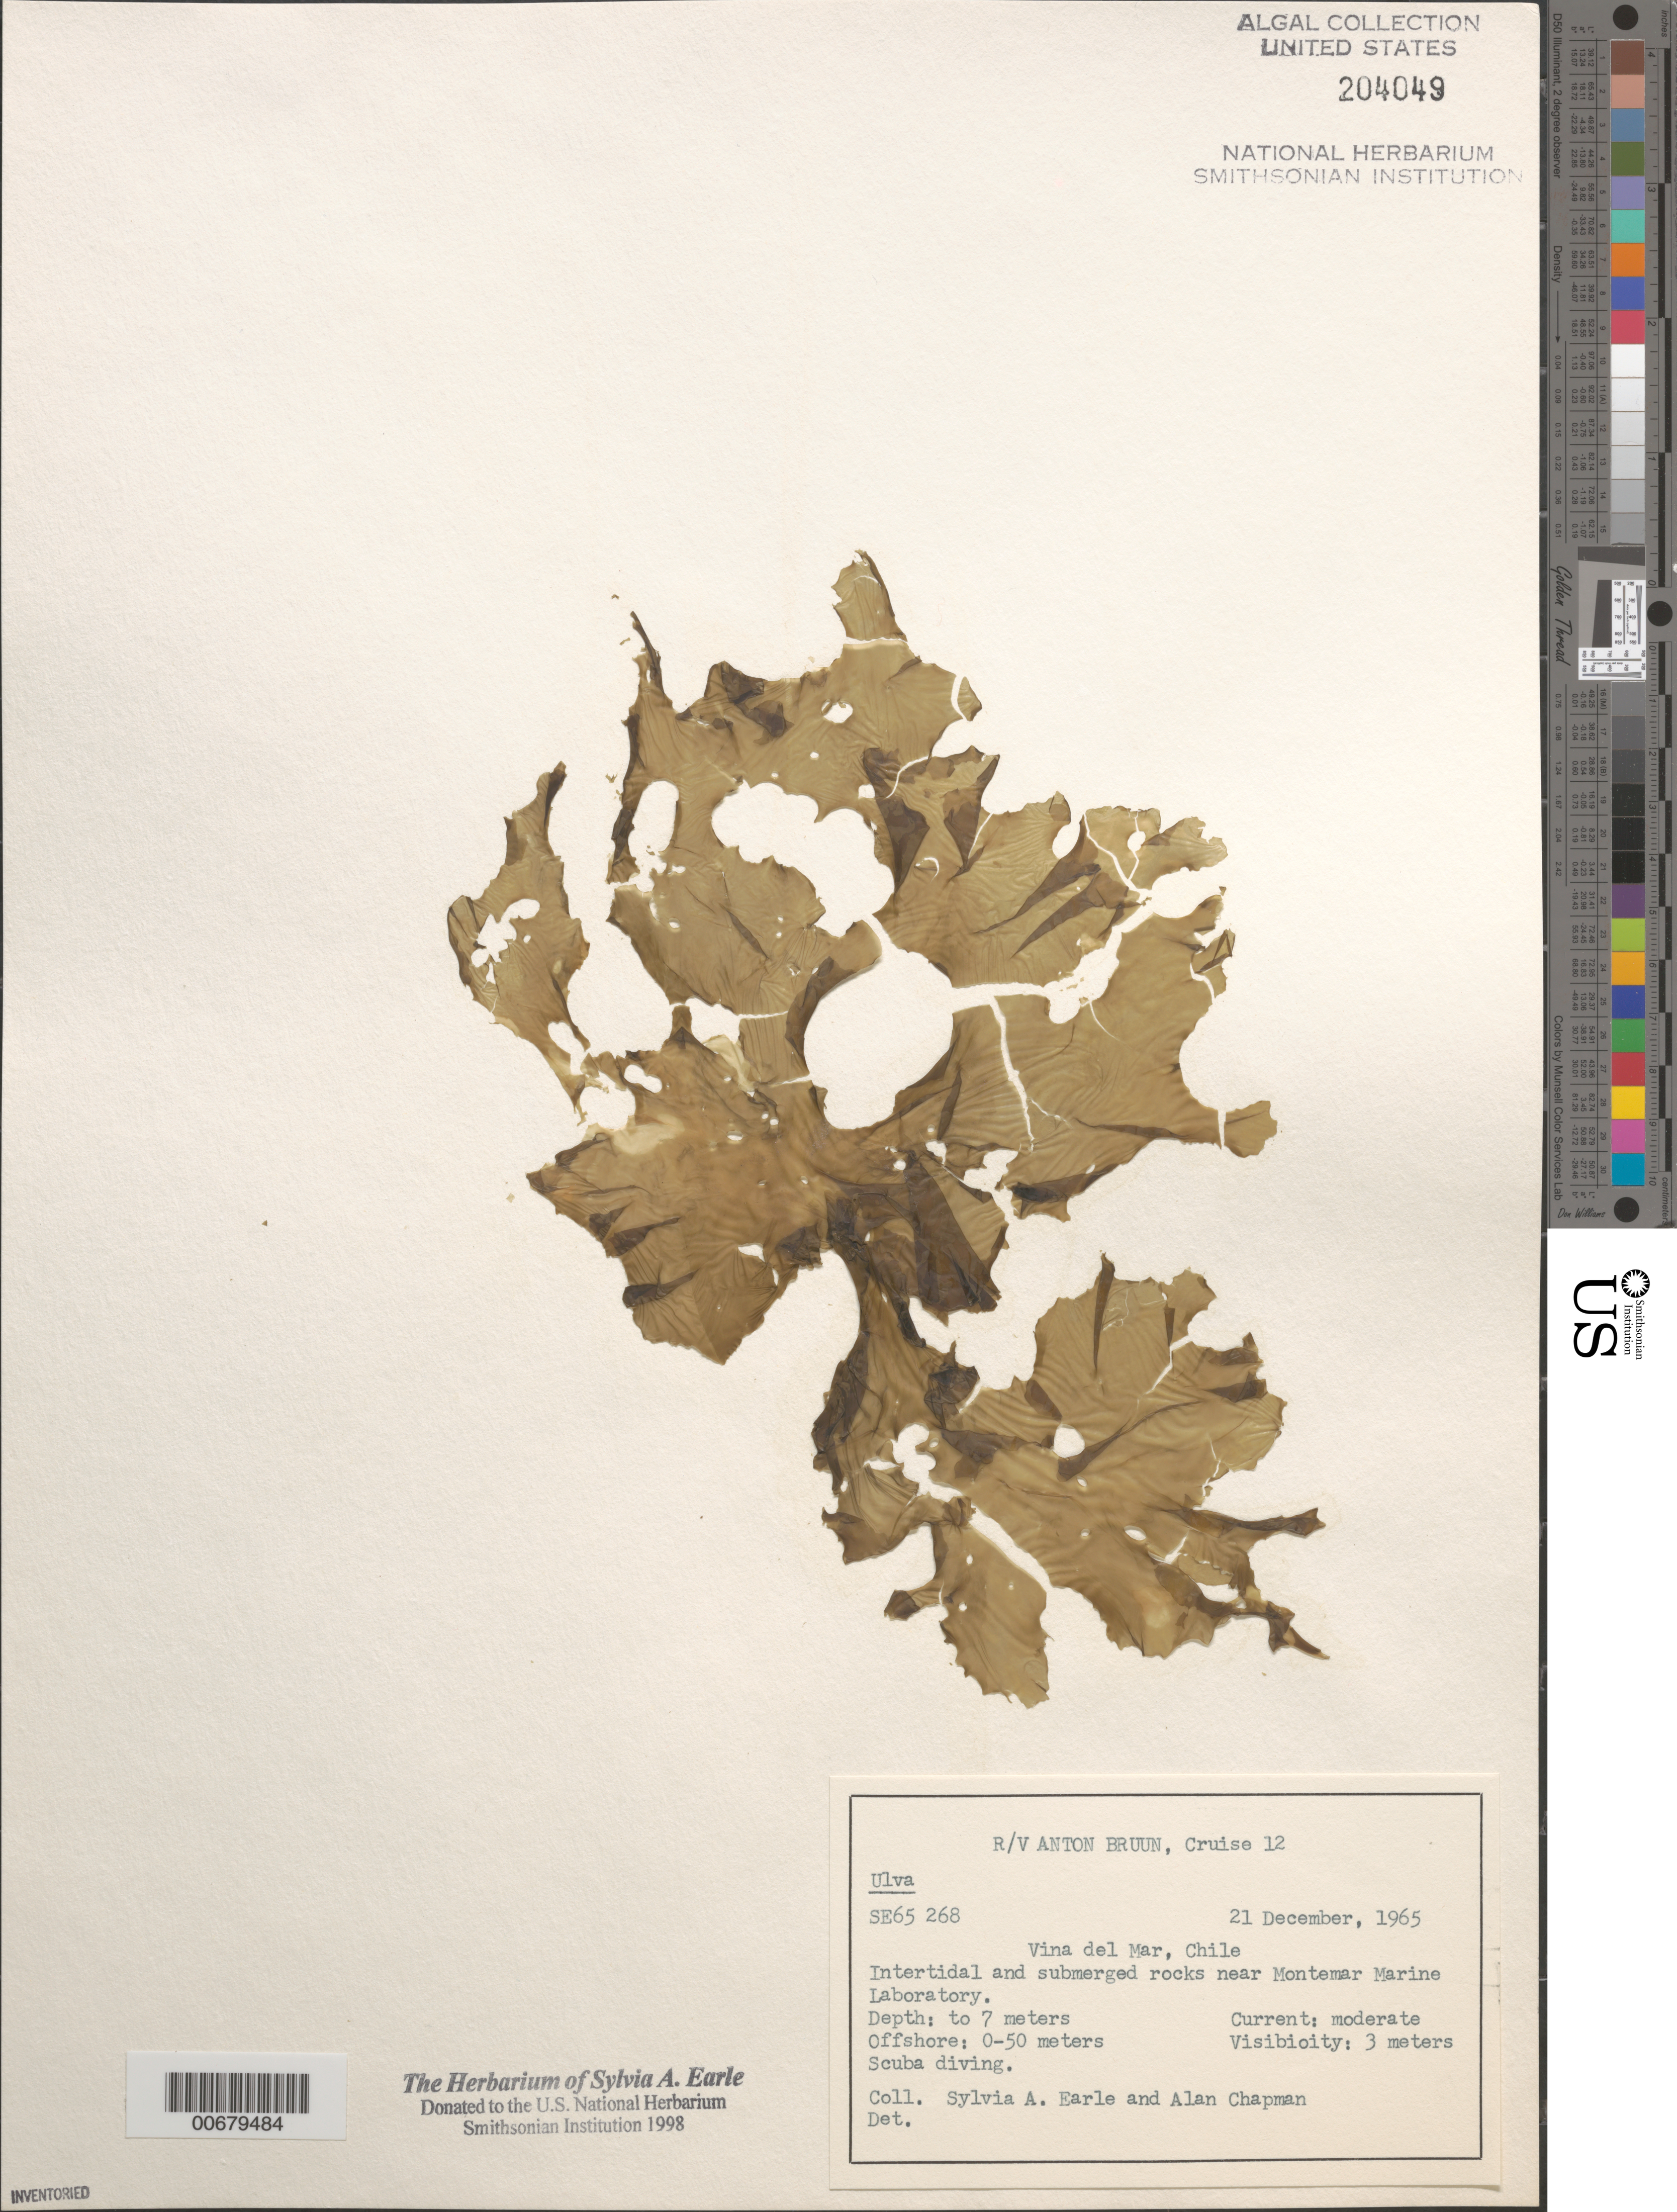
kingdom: Plantae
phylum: Chlorophyta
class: Ulvophyceae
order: Ulvales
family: Ulvaceae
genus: Ulva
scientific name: Ulva sp.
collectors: S. A. Earle & A. Chapman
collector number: SE 65268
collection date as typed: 21 Dec 1965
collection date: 1965-12-21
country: Chile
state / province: Valparaíso (V)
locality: Vina del Mar, near Montemar Marine Laboratory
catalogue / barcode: US 204049